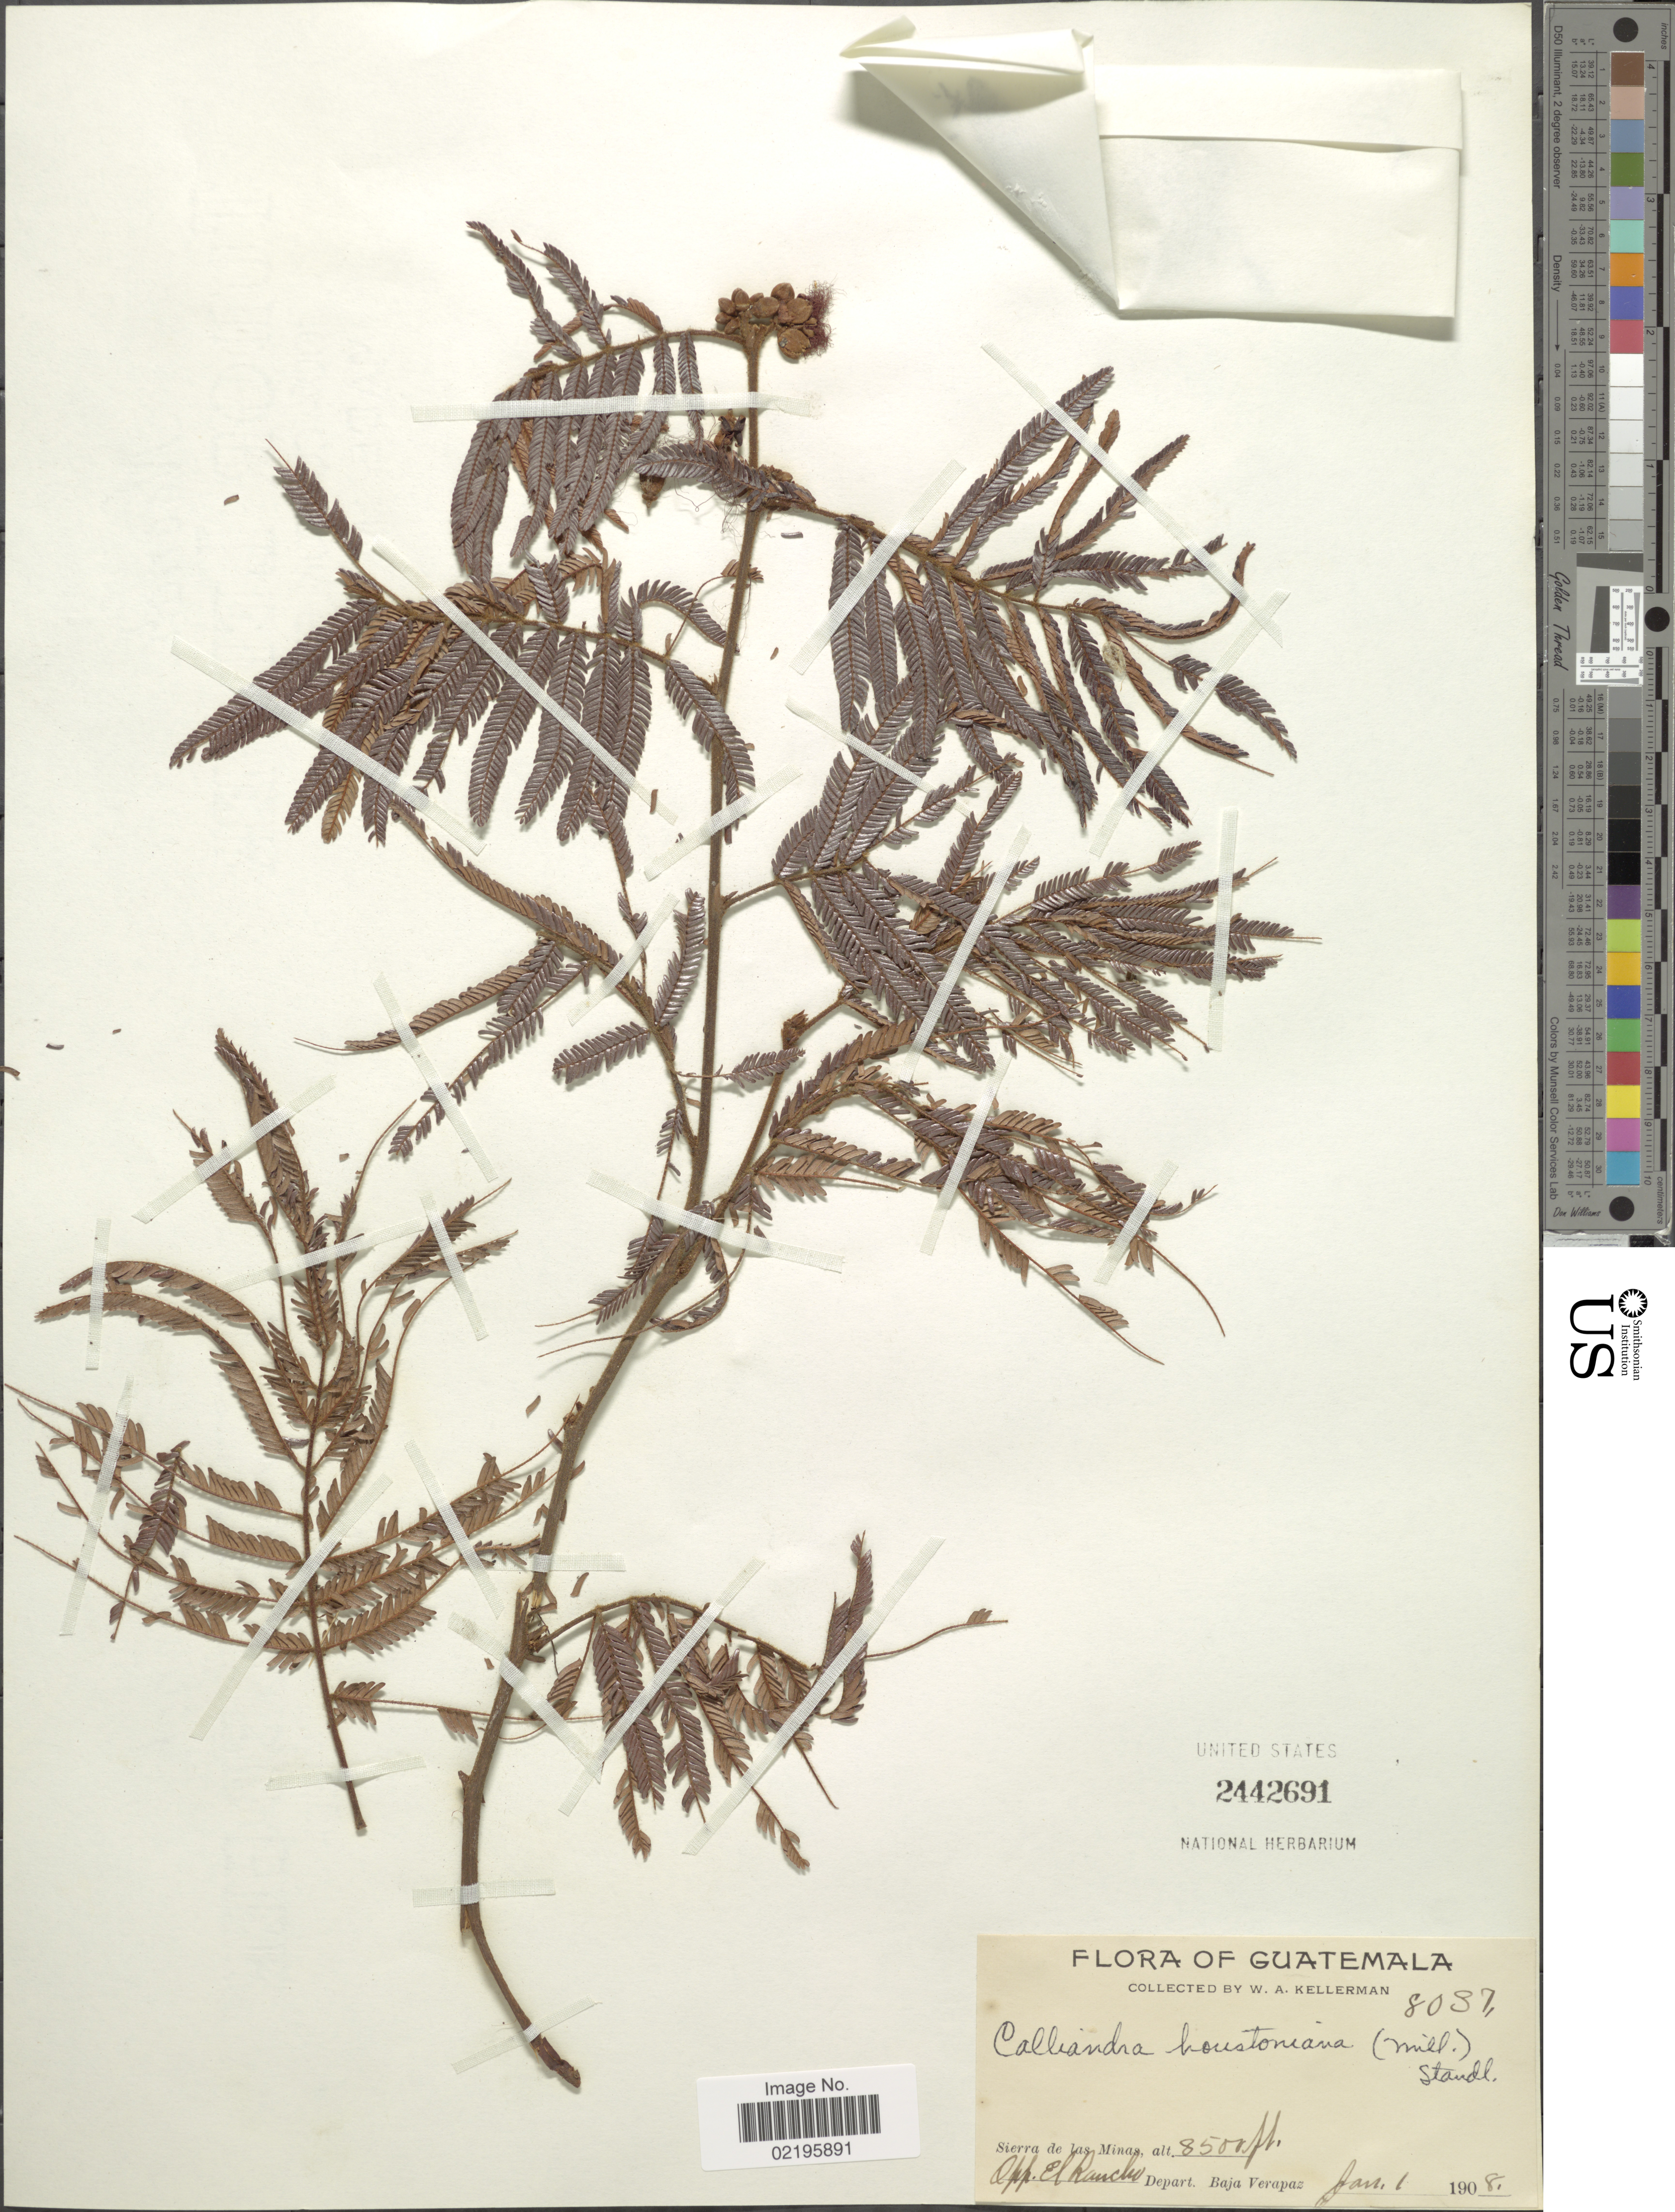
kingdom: Plantae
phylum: Tracheophyta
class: Magnoliopsida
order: Fabales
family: Fabaceae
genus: Calliandra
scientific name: Calliandra houstoniana var. houstoniana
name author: (Mill.) Standl.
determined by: Strong, Mark T., (BOT), Smithsonian Institution - National Museum of Natural History (UNITED STATES)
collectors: W. Kellerman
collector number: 8037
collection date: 1908-01-01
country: Guatemala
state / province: Baja Verapaz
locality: Sierra de las Minas, Opp. El Rancho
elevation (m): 2591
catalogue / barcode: US 2442691